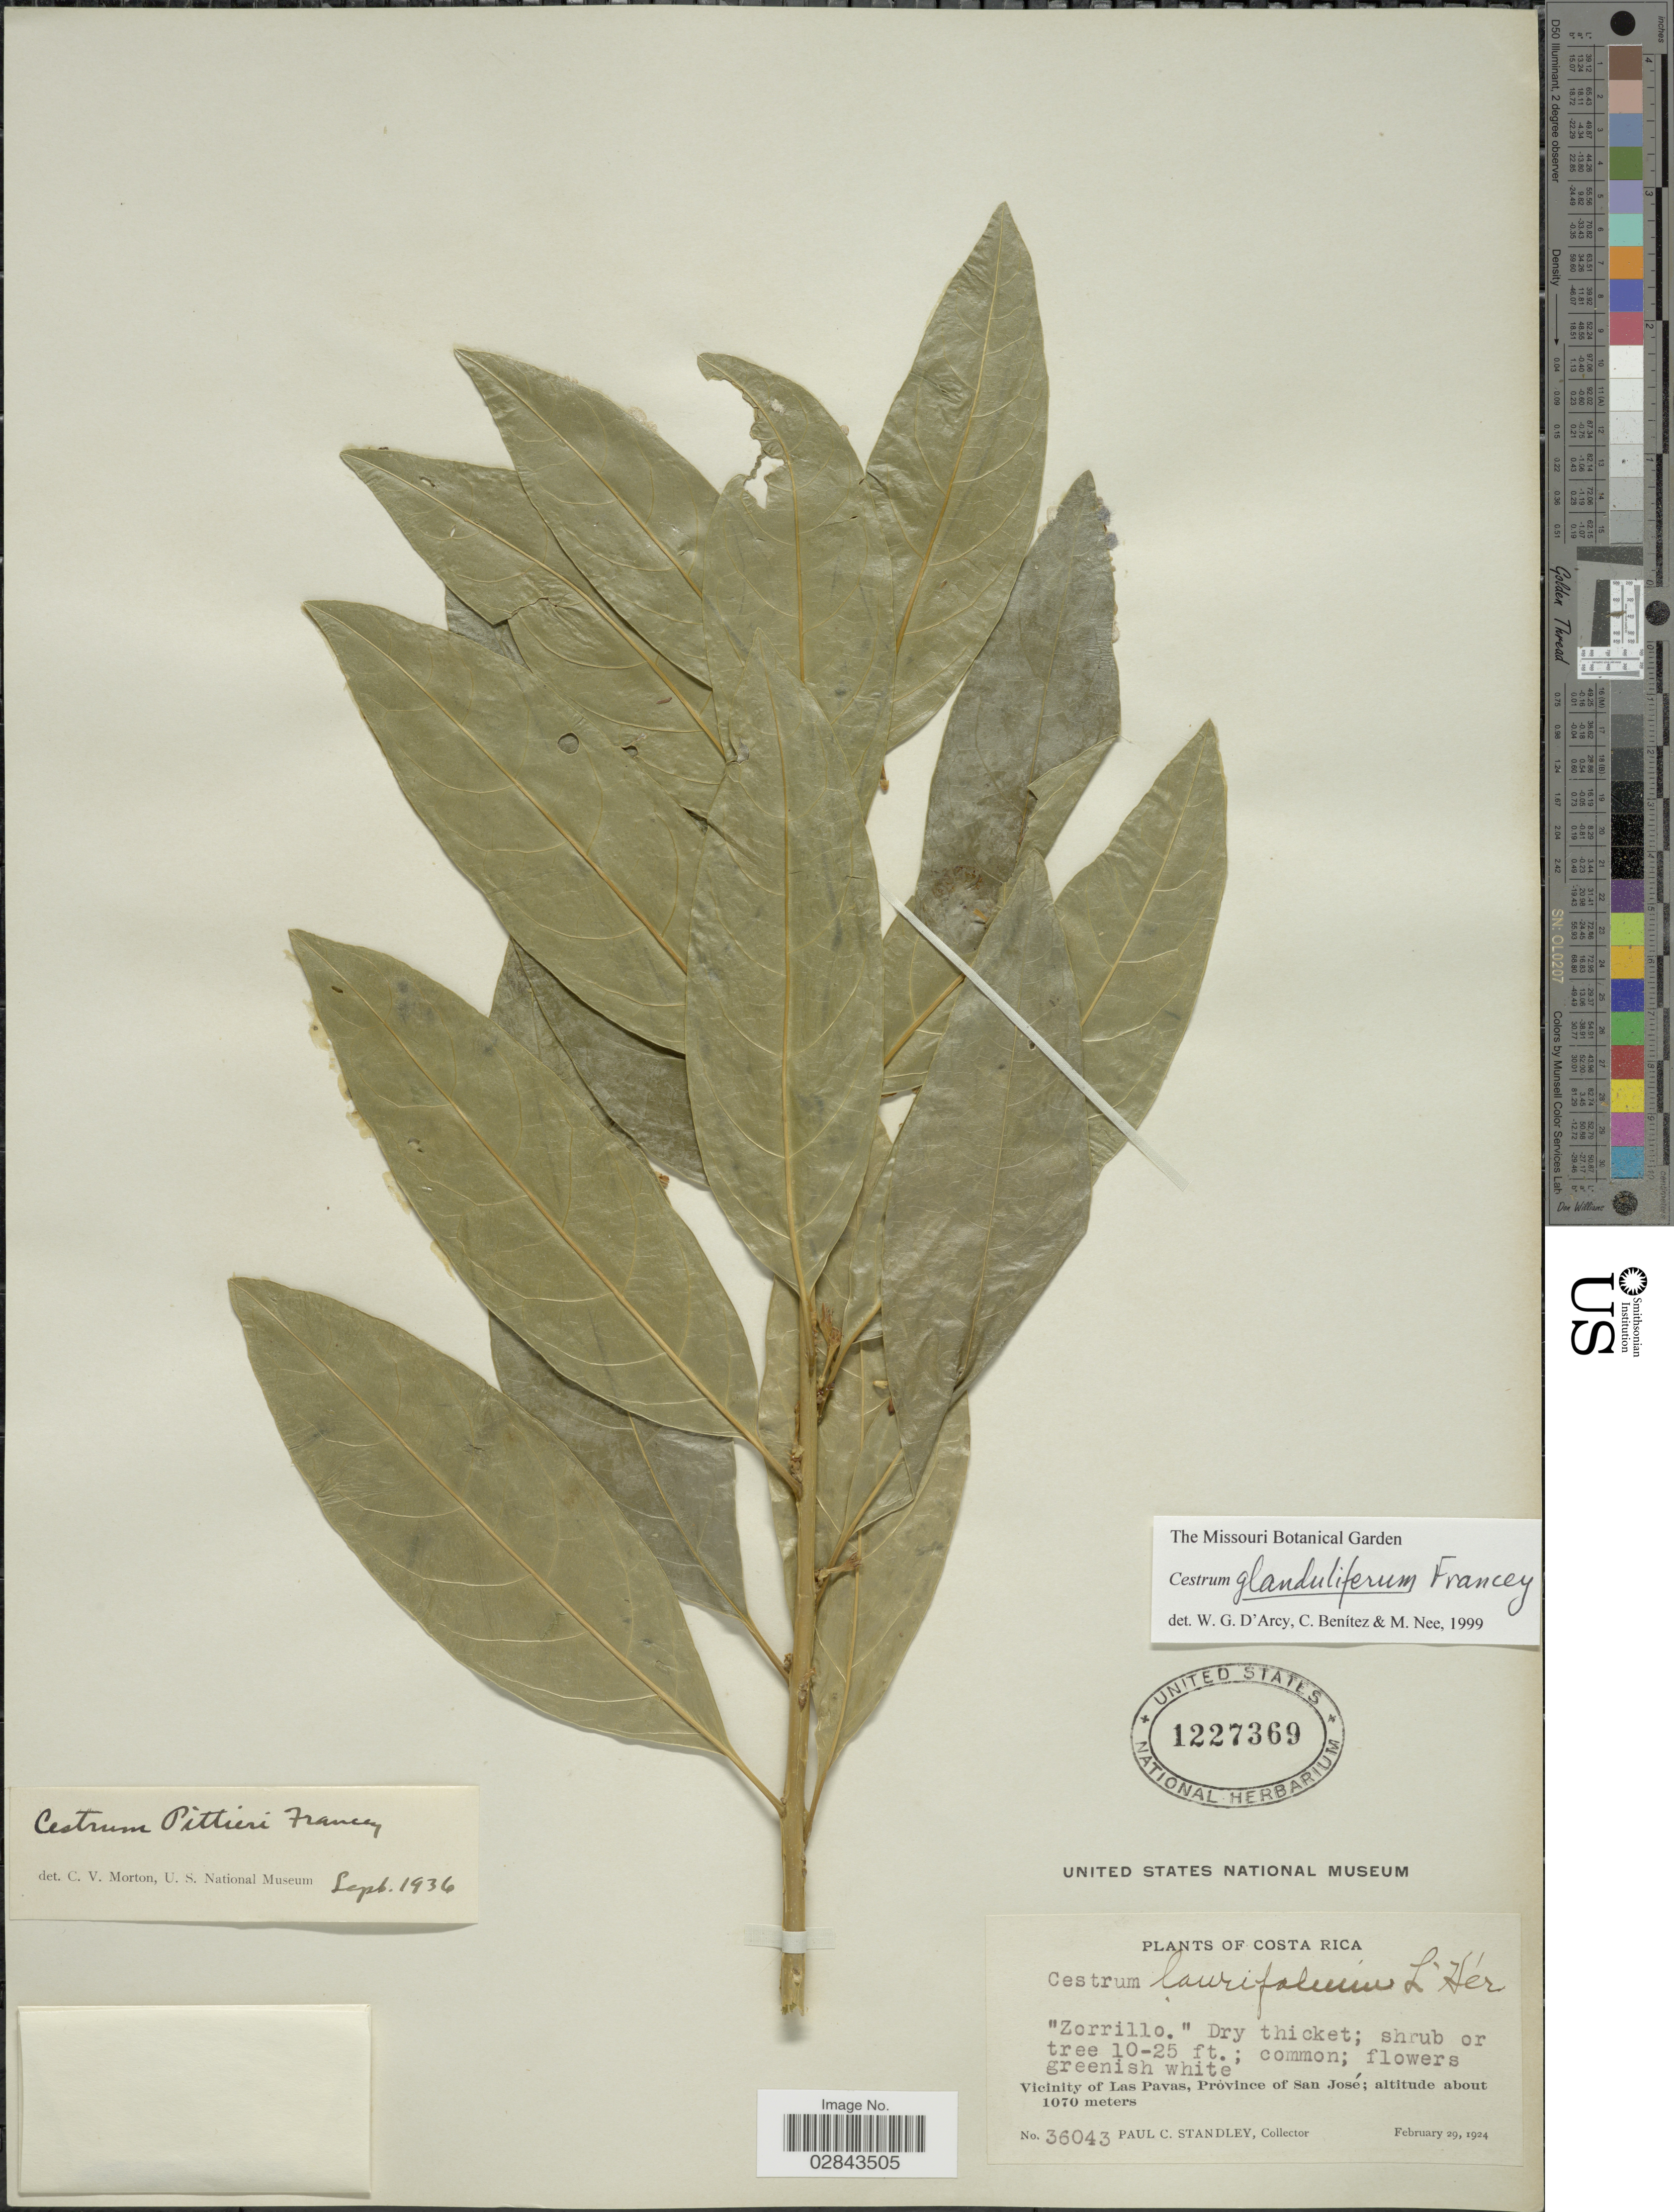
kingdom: Plantae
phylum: Tracheophyta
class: Magnoliopsida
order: Solanales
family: Solanaceae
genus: Cestrum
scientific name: Cestrum glanduliferum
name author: Kerber ex Francey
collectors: P. C. Standley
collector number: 36043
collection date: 1924-02-29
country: Costa Rica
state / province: San José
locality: Vicinity of Las Pavas, Province of San José.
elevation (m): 1070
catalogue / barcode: US 1227369